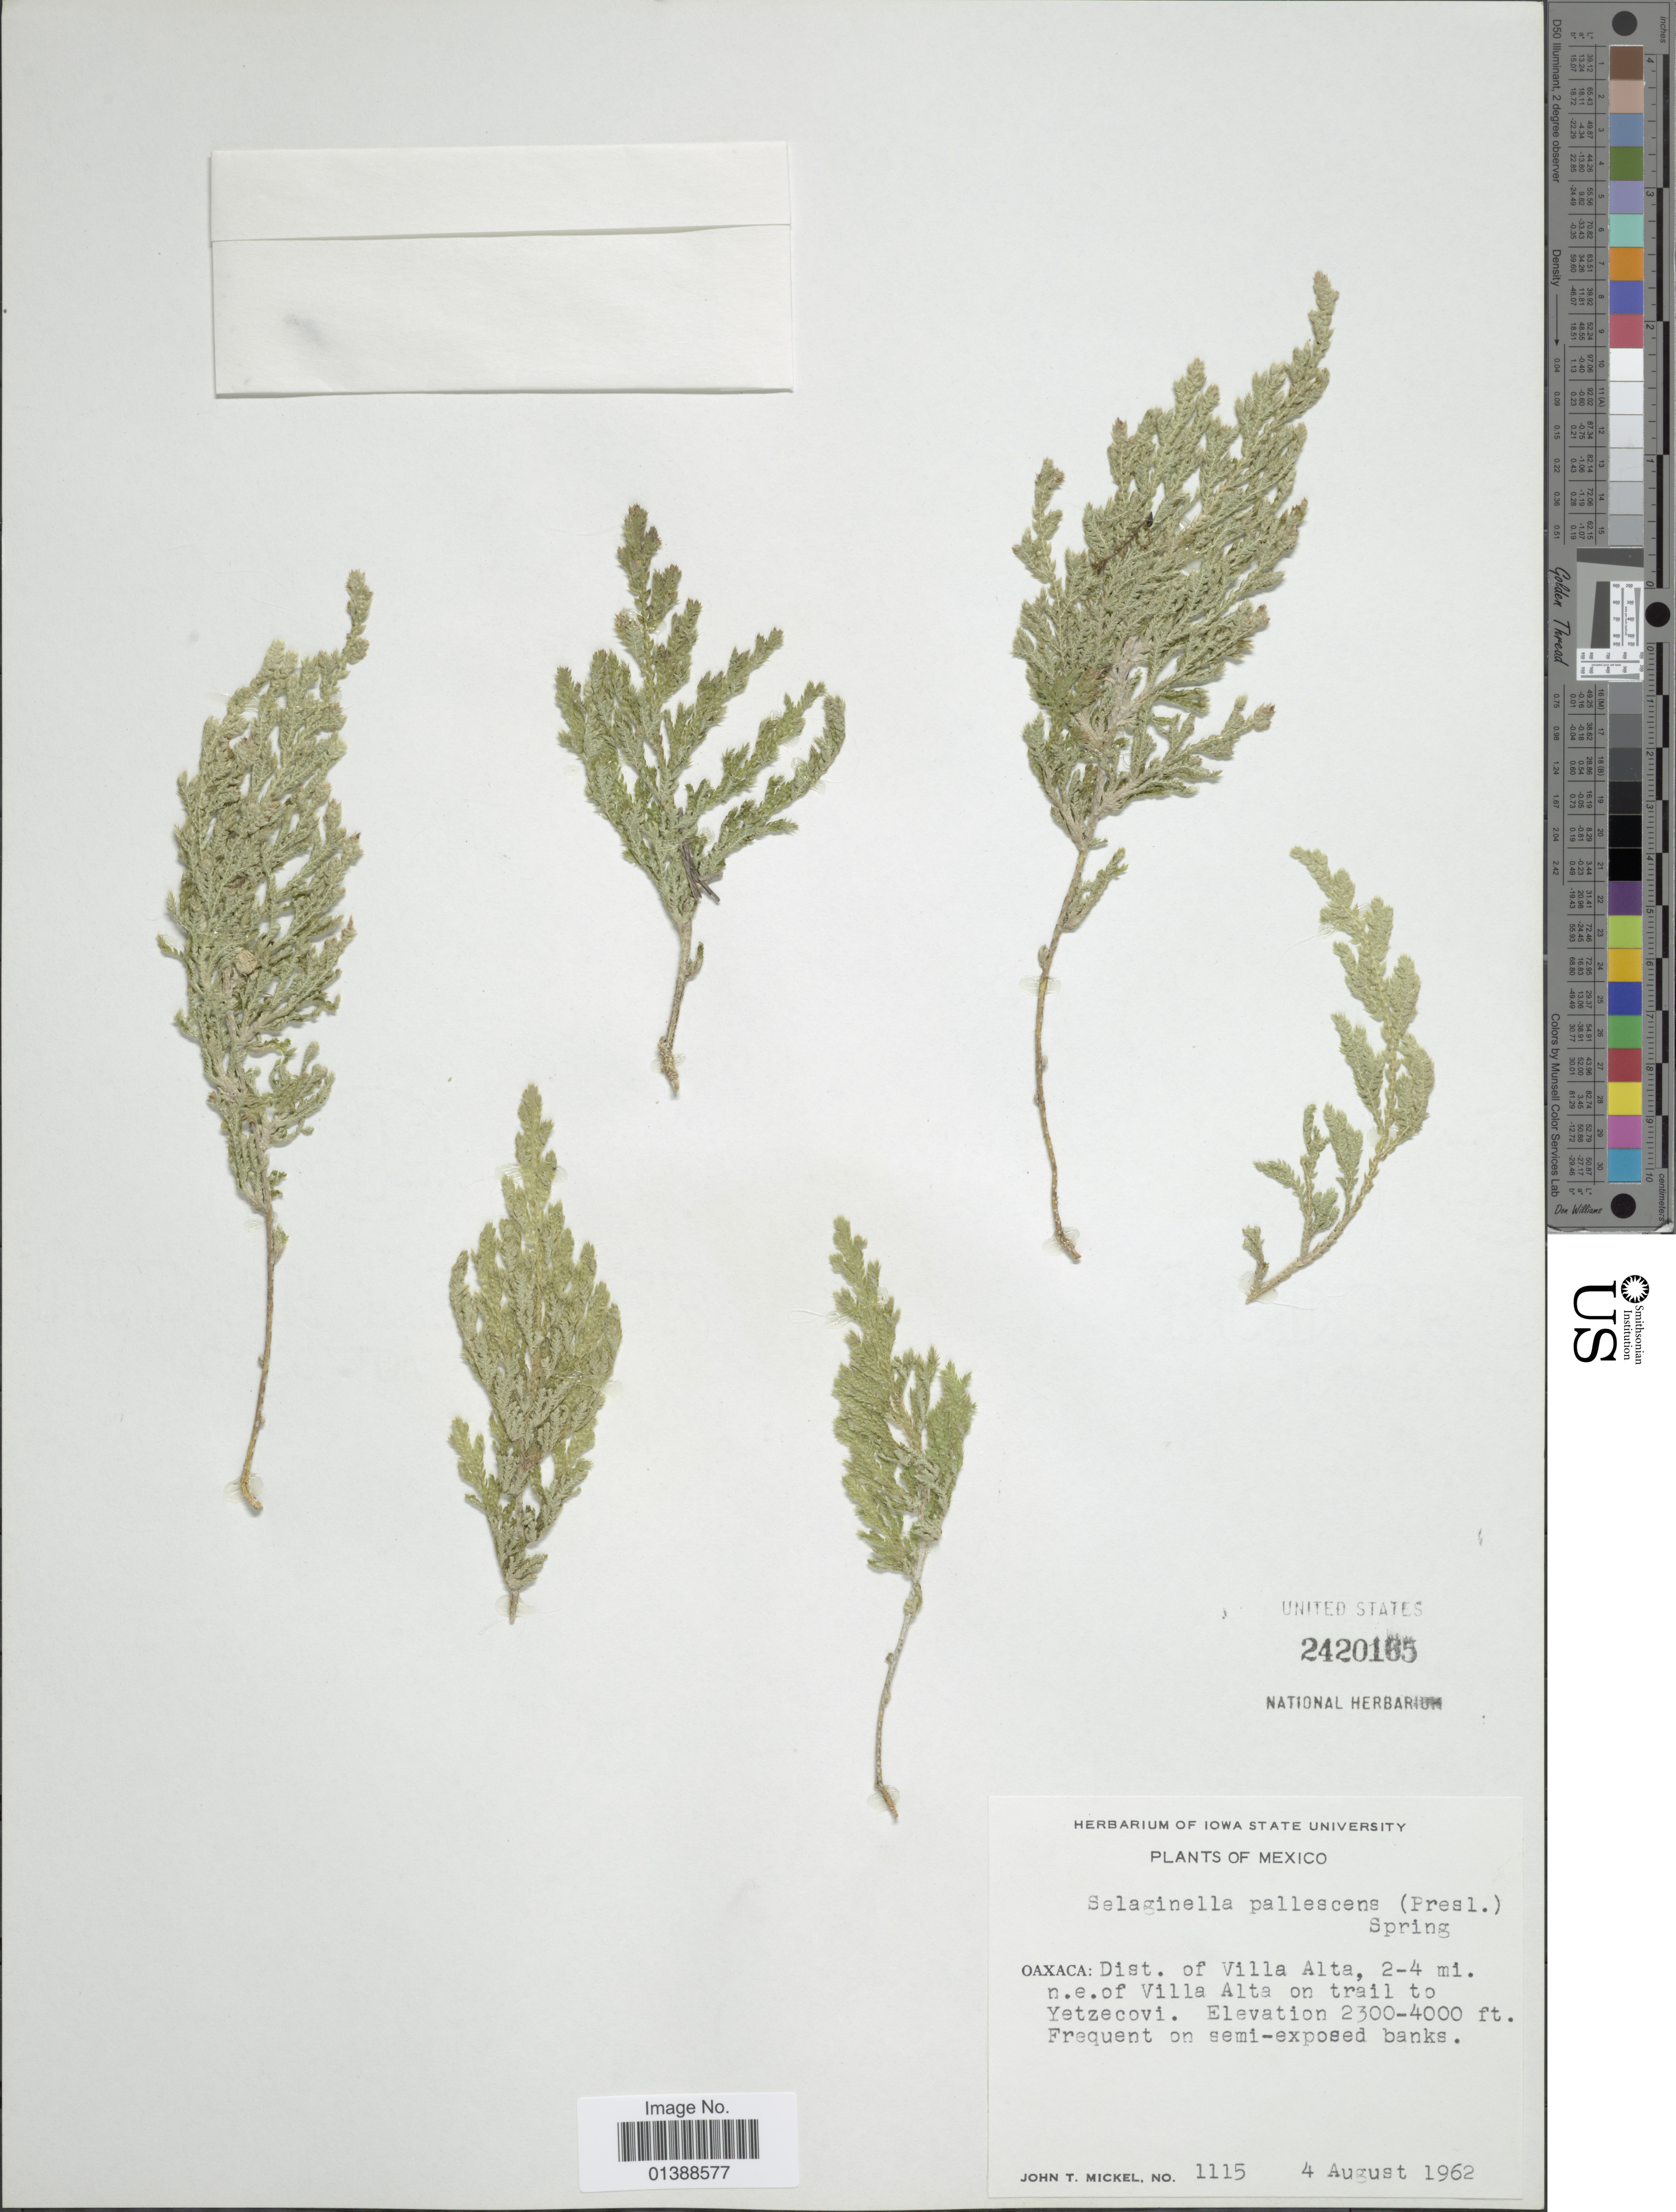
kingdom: Plantae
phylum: Tracheophyta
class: Lycopodiopsida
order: Selaginellales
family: Selaginellaceae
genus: Selaginella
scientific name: Selaginella pallescens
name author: (C. Presl) Spring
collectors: J. T. Mickel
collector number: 1115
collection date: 1962-08-04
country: Mexico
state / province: Oaxaca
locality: Dist of Villa Alta, 2-4 mi. n.e. of Villa Alta on trail to Yetzecovi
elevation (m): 701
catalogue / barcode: US 2420165